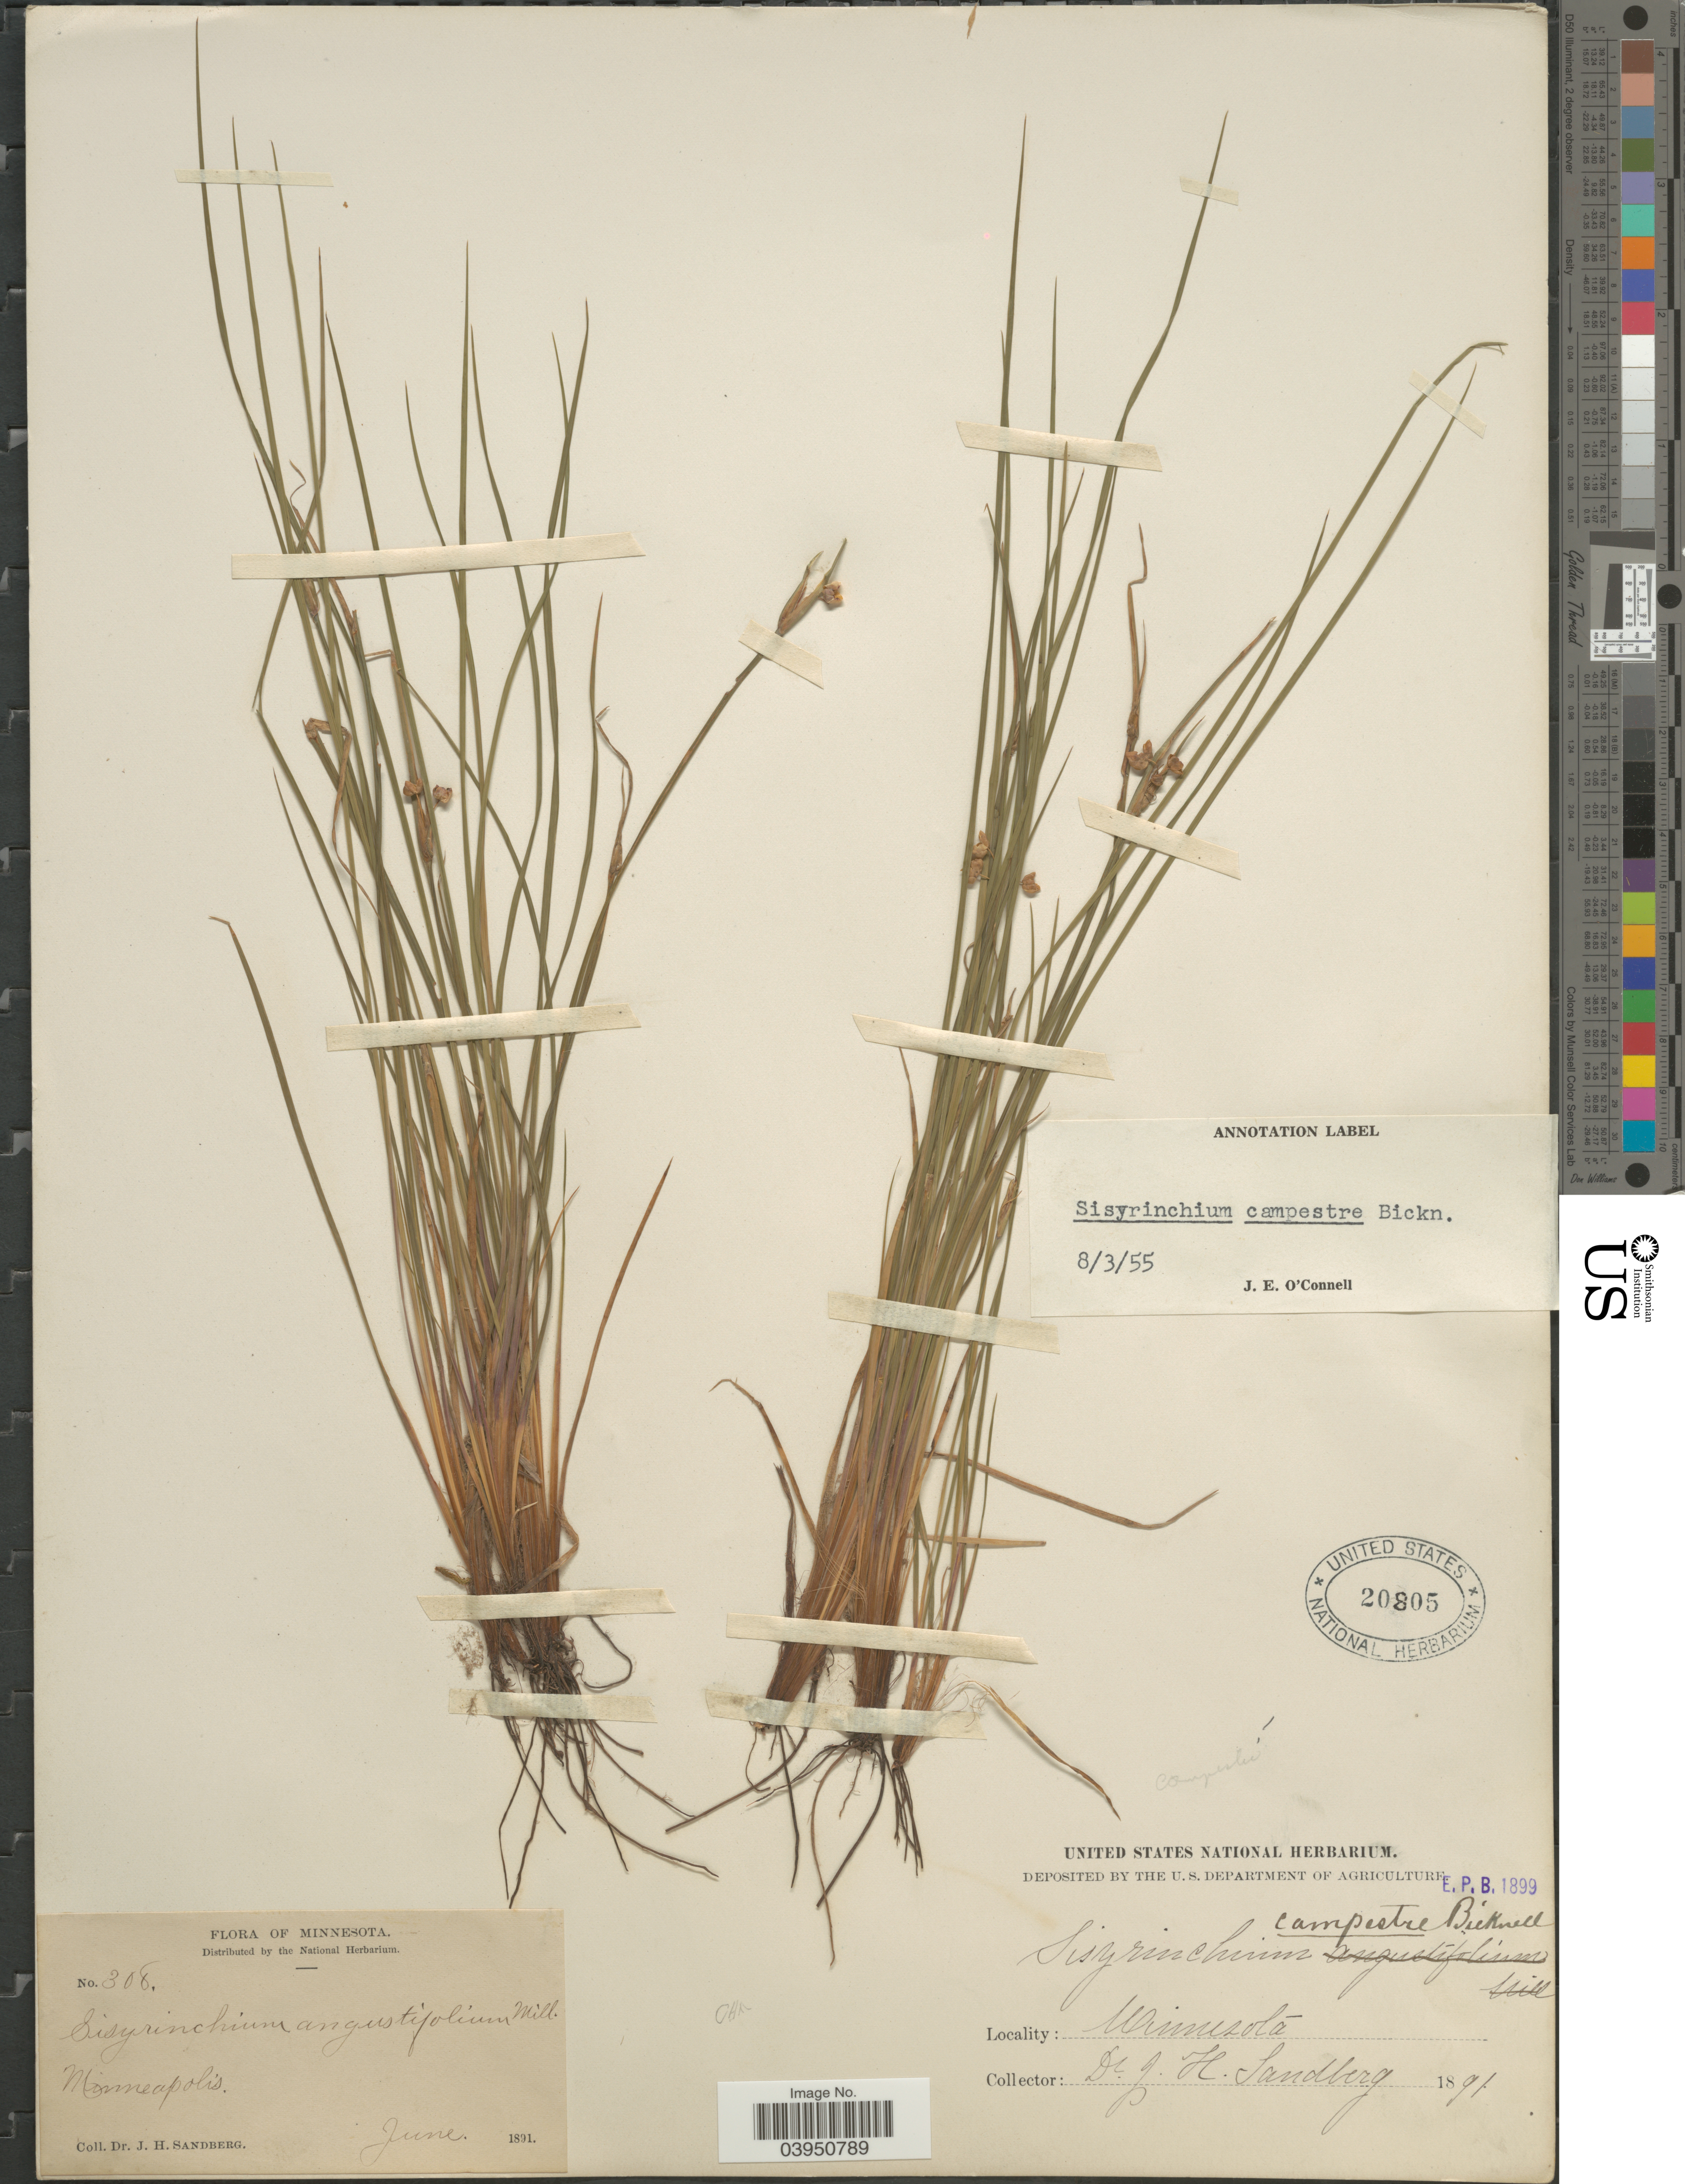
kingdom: Plantae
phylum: Tracheophyta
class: Liliopsida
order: Asparagales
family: Iridaceae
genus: Sisyrinchium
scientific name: Sisyrinchium campestre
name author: E.P. Bicknell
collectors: J. H. Sandberg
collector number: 308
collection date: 1891-06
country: United States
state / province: Minnesota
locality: Minneapolis.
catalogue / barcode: US 20805